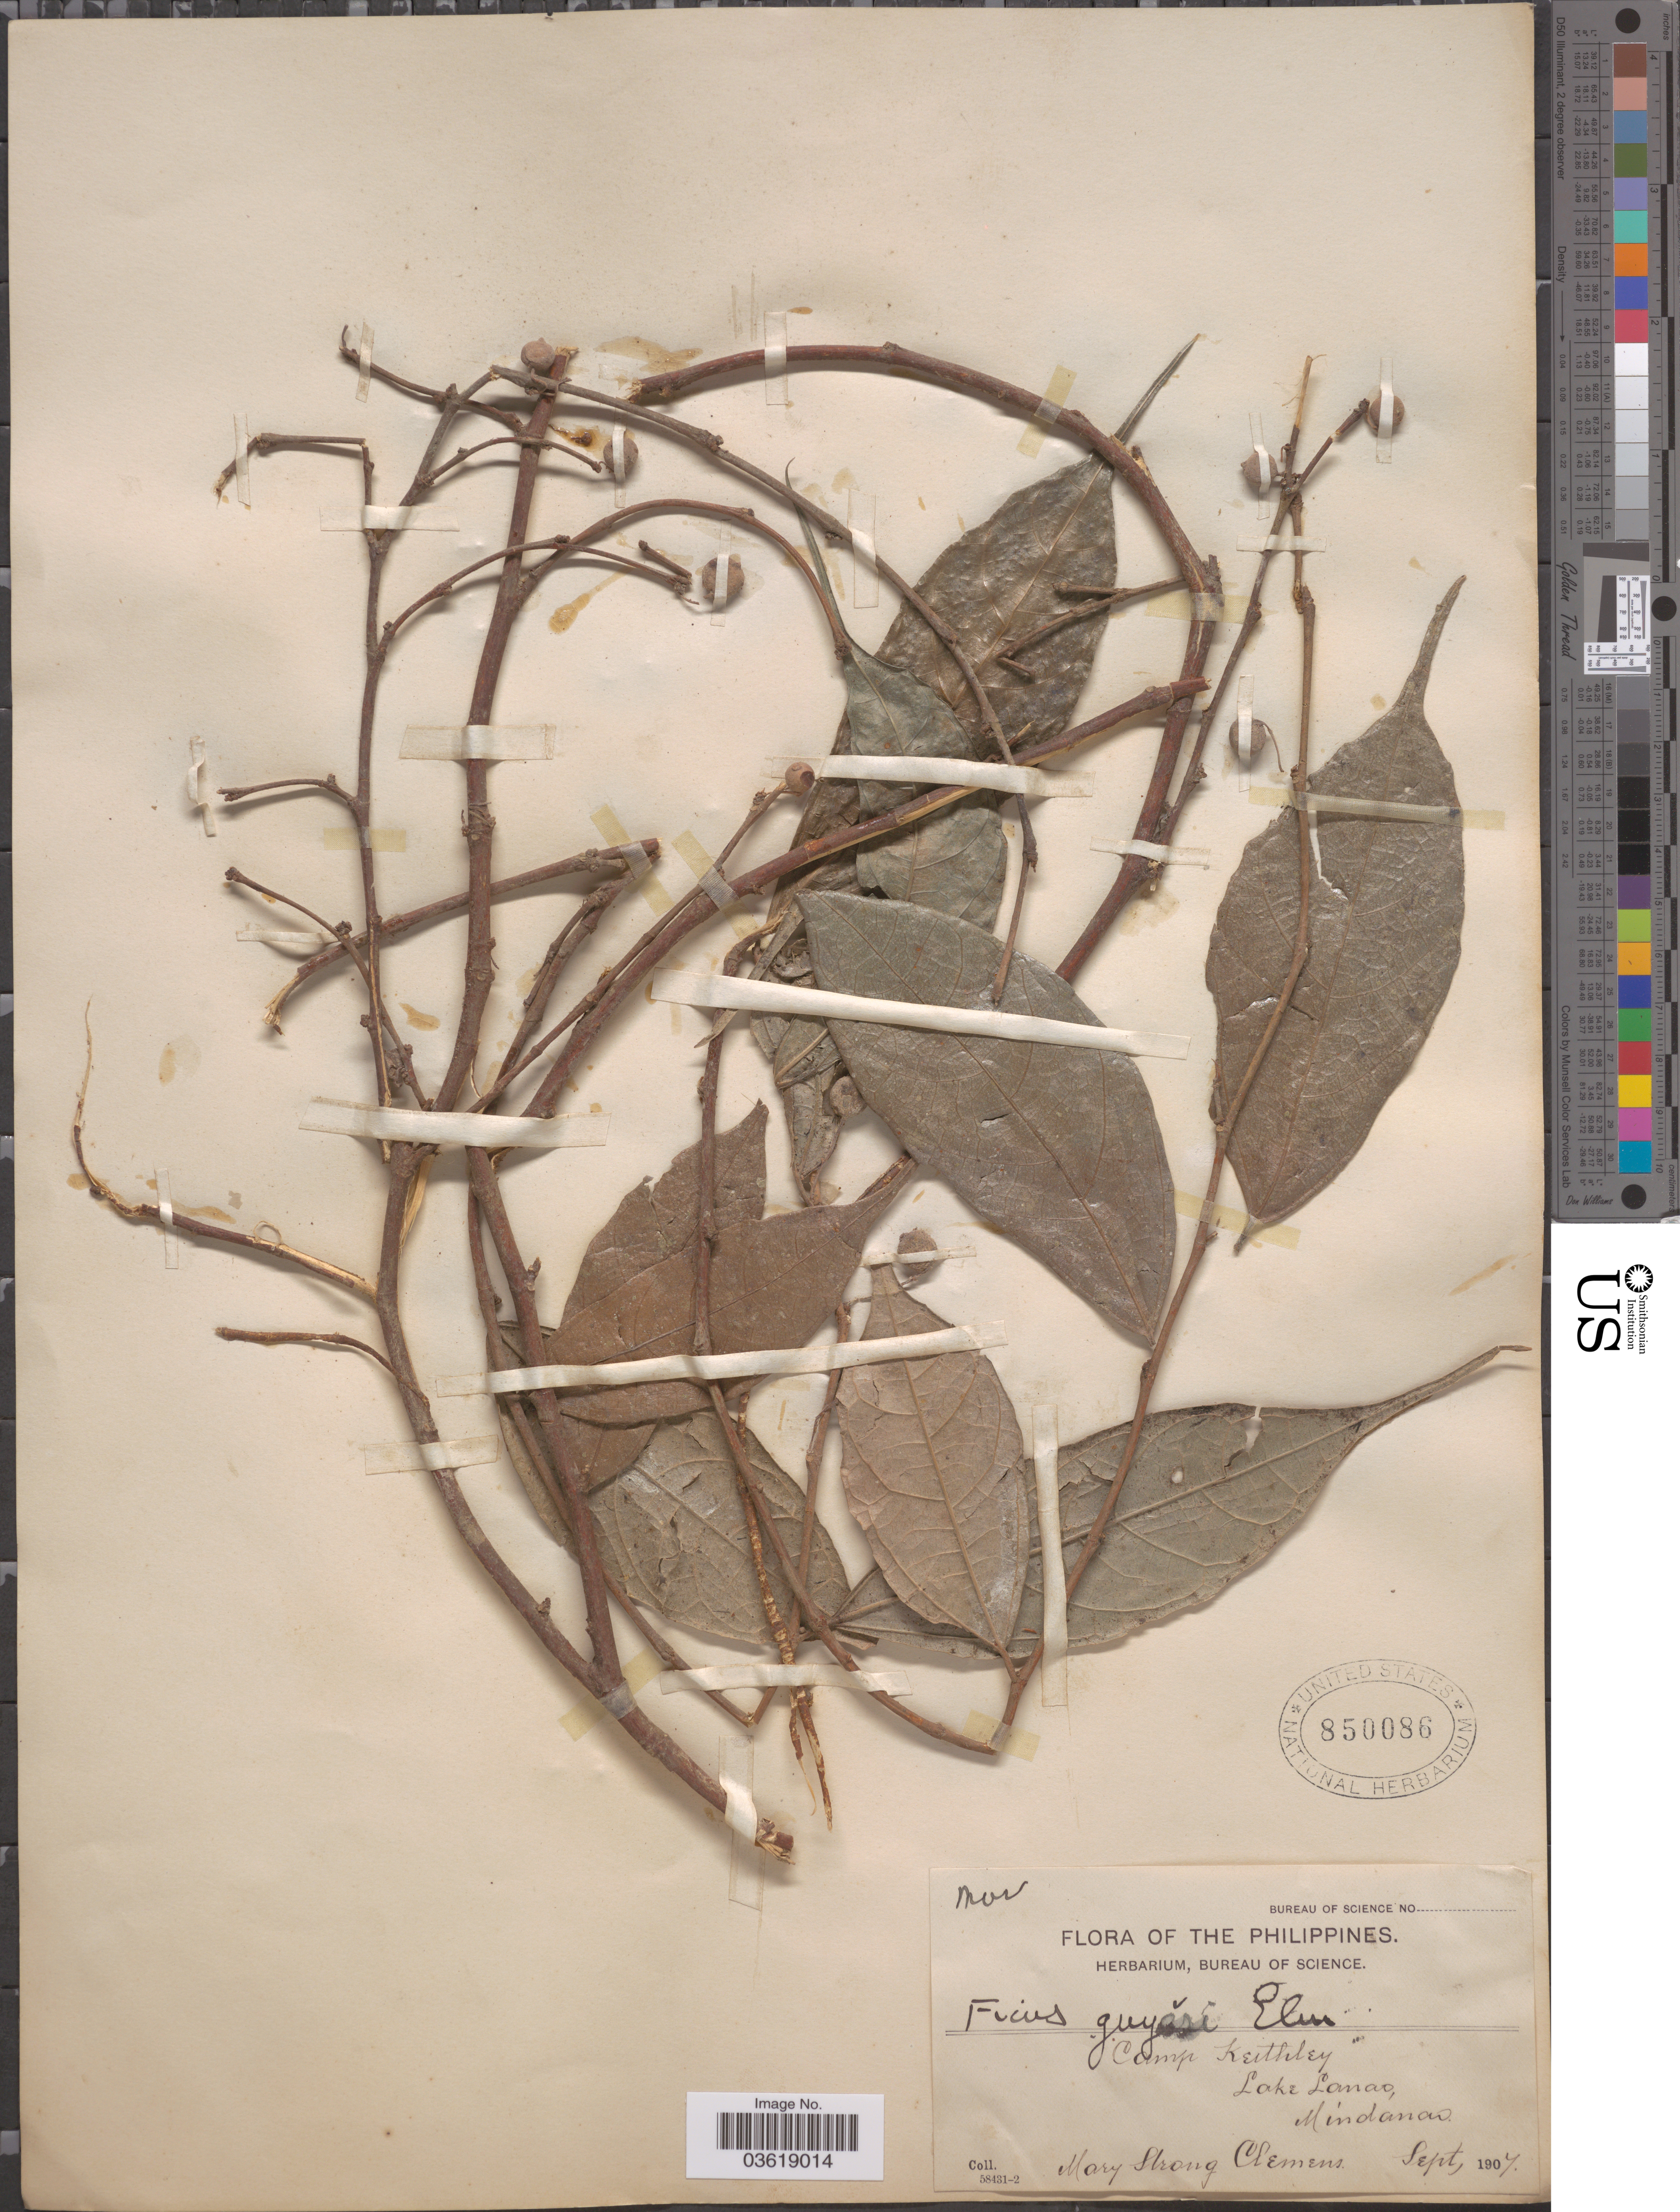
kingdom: Plantae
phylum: Tracheophyta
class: Magnoliopsida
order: Rosales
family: Moraceae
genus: Ficus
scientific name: Ficus guyeri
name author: Elmer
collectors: M. S. Clemens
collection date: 1907-09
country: Philippines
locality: Camp Keithley. Lake Lanao, Mindanao.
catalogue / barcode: US 850086